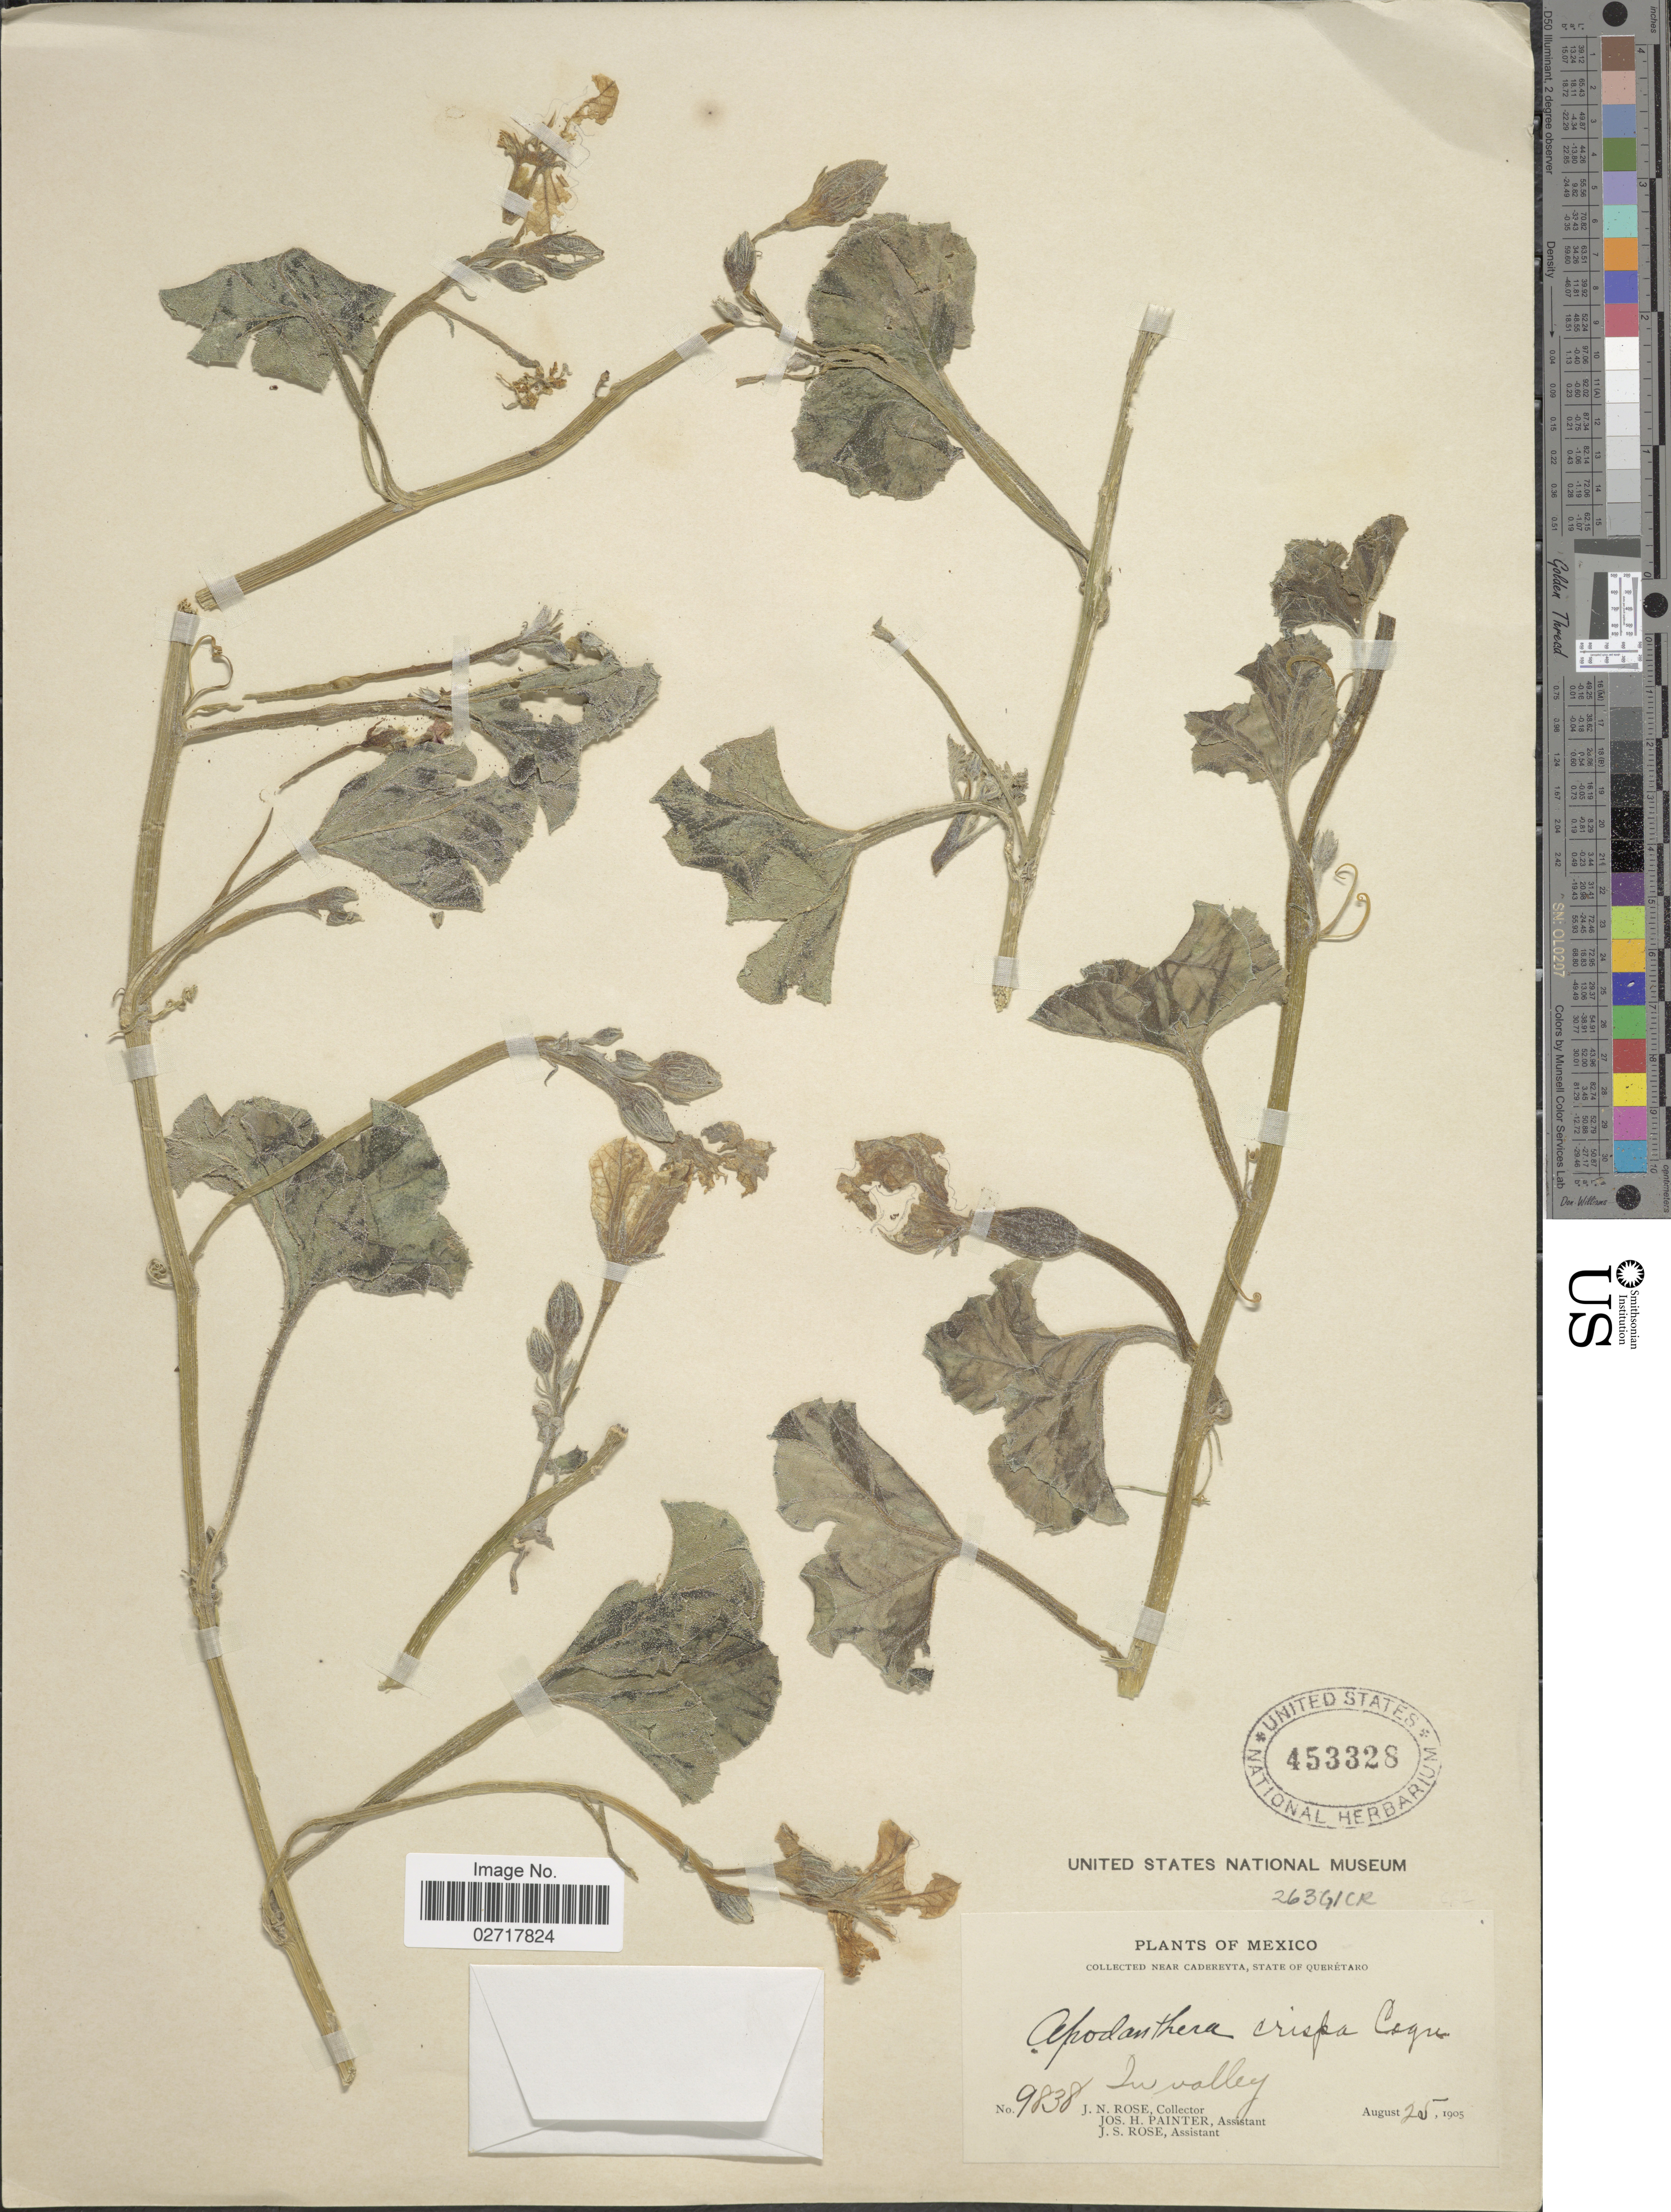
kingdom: Plantae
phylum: Tracheophyta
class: Magnoliopsida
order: Cucurbitales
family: Cucurbitaceae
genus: Apodanthera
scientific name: Apodanthera crispa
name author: Cogn.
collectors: J. N. Rose, J. H. Painter & J. S. Rose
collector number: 9838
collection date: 1905-08-25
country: Mexico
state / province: Querétaro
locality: Near Cadereyta. In valley.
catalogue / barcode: US 453328